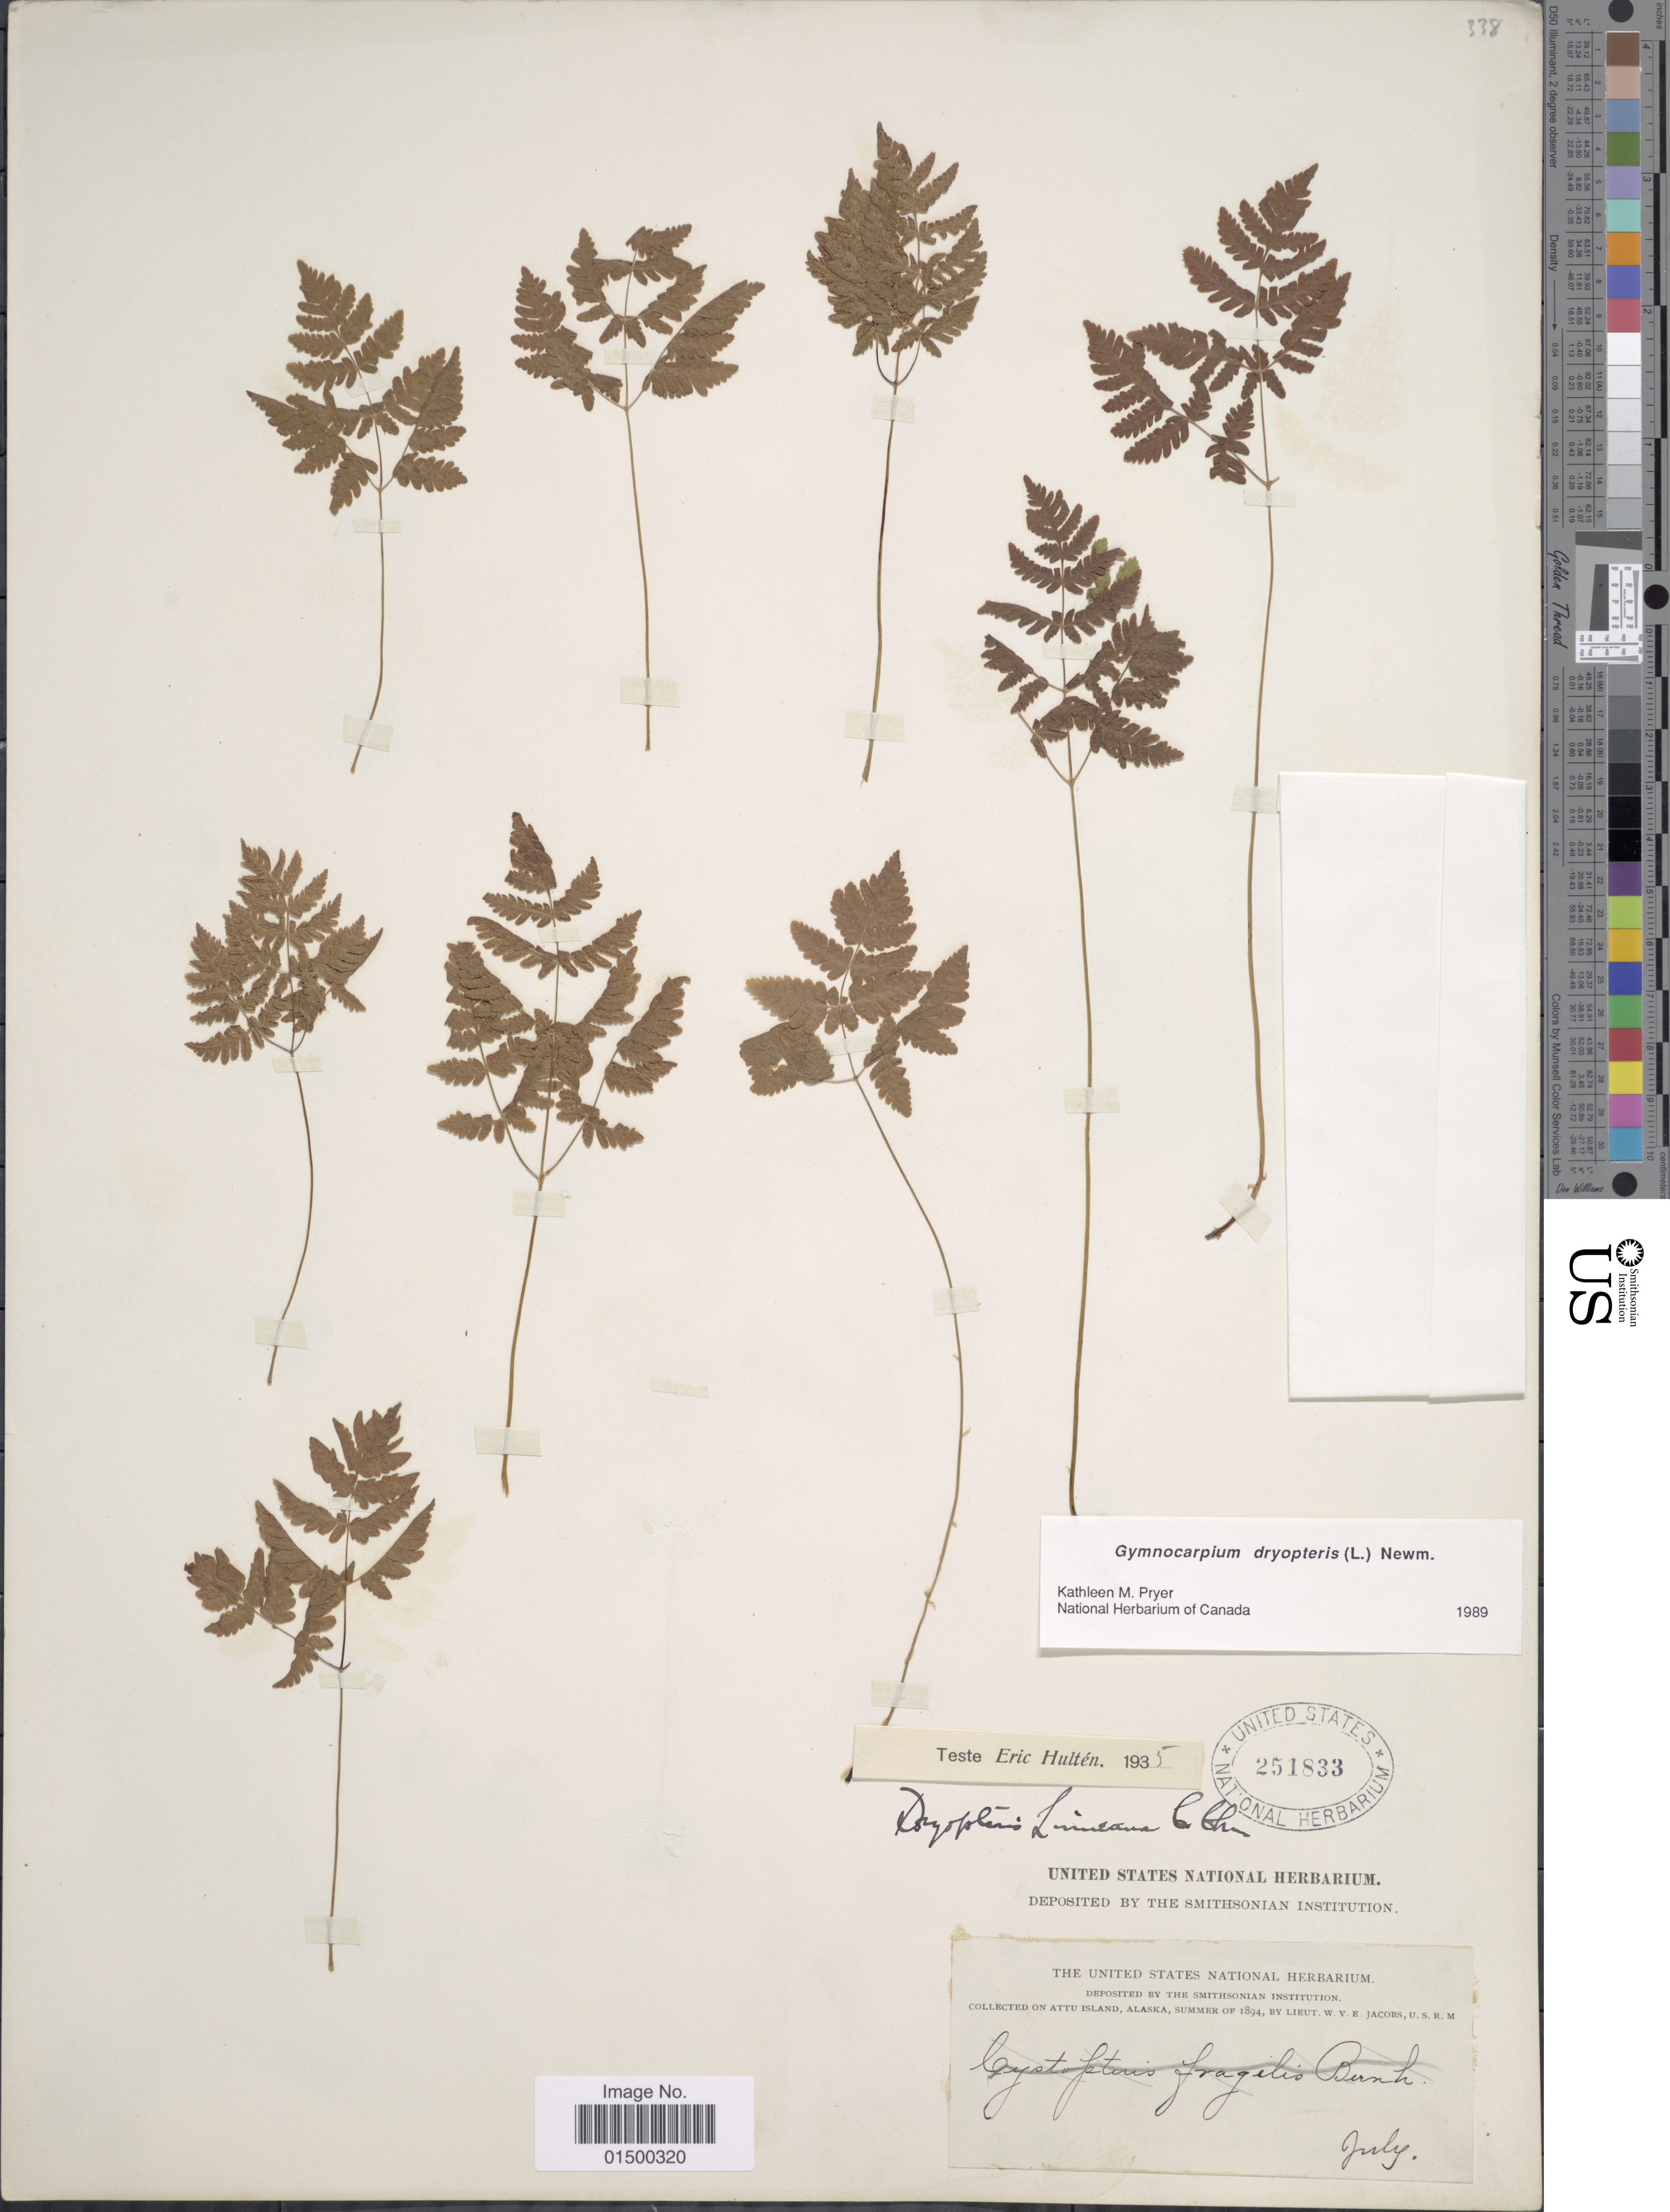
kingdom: Plantae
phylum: Tracheophyta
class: Polypodiopsida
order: Polypodiales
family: Cystopteridaceae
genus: Gymnocarpium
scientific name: Gymnocarpium dryopteris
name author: (L.) Newman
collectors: W. V. E. Jacobs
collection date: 1894-07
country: United States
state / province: Alaska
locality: Attu Island.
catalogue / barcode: US 251833